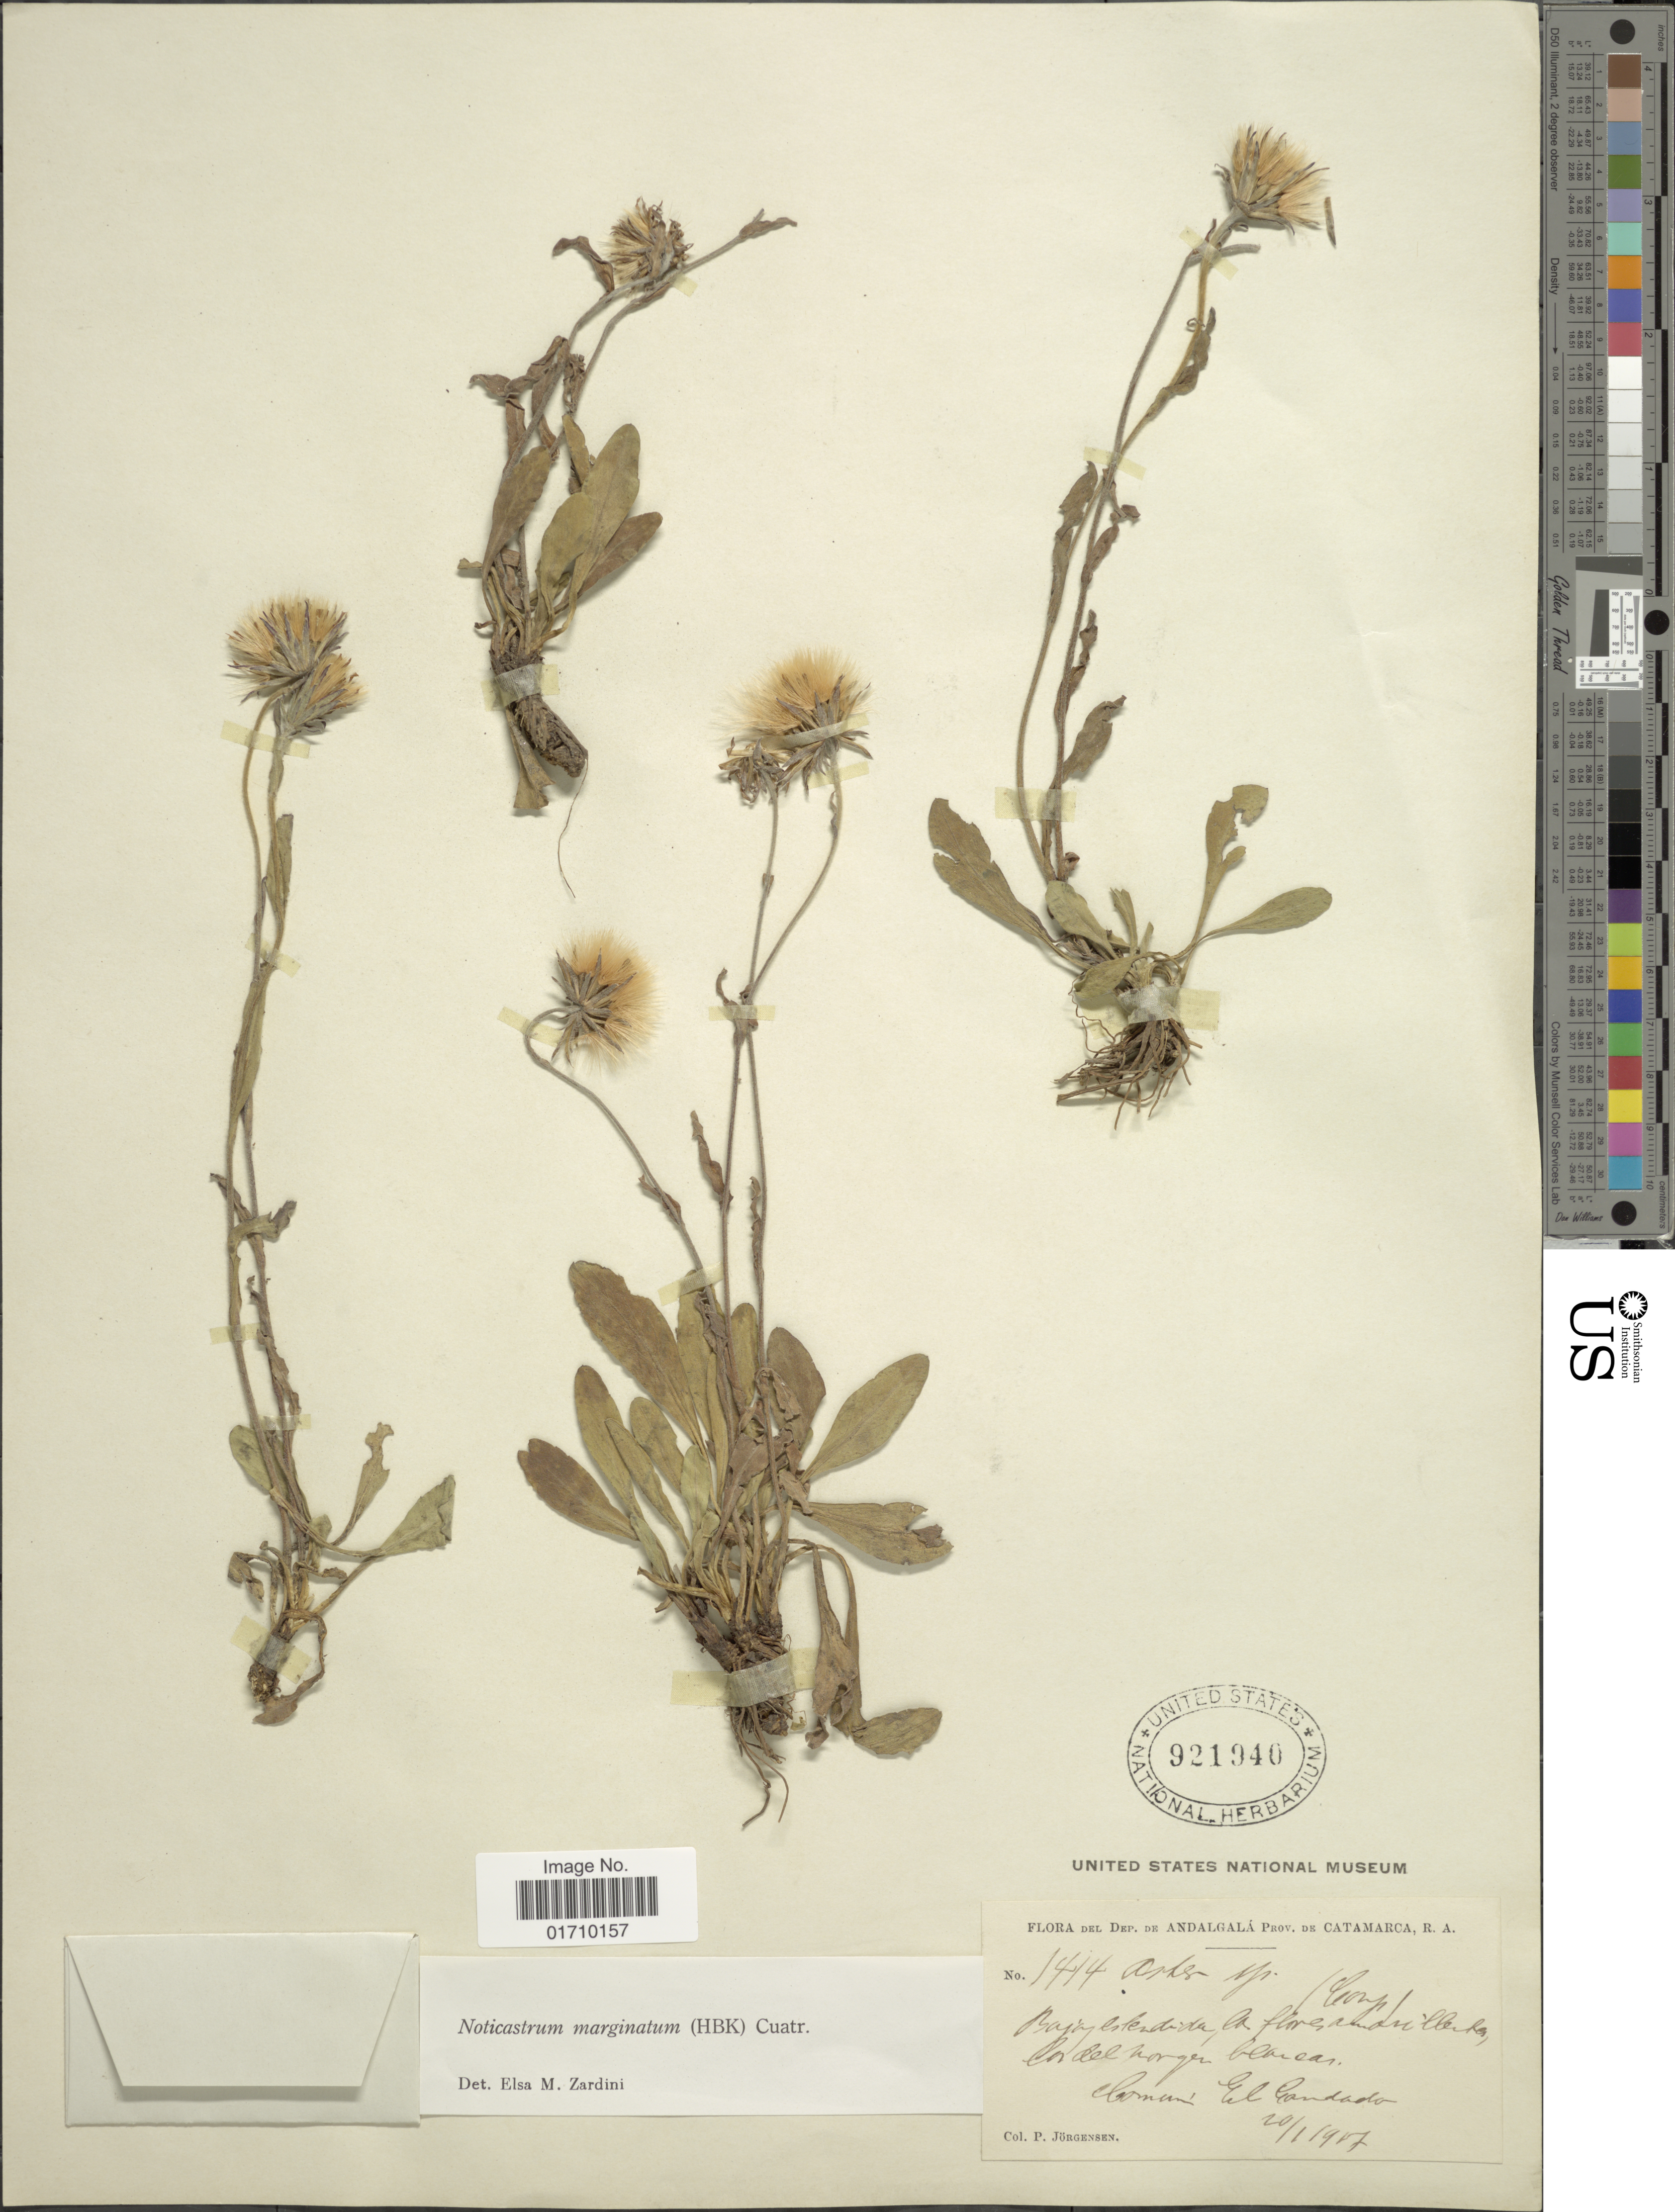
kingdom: Plantae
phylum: Tracheophyta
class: Magnoliopsida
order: Asterales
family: Asteraceae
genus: Noticastrum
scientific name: Noticastrum marginatum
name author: (Kunth) Cuatrec.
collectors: P. Jörgensen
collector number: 1414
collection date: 1907-01-20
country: Argentina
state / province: Catamarca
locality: Dep de Andalgalá, R. A.. Cor del morgen blancas. Common El Ganado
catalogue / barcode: US 921940